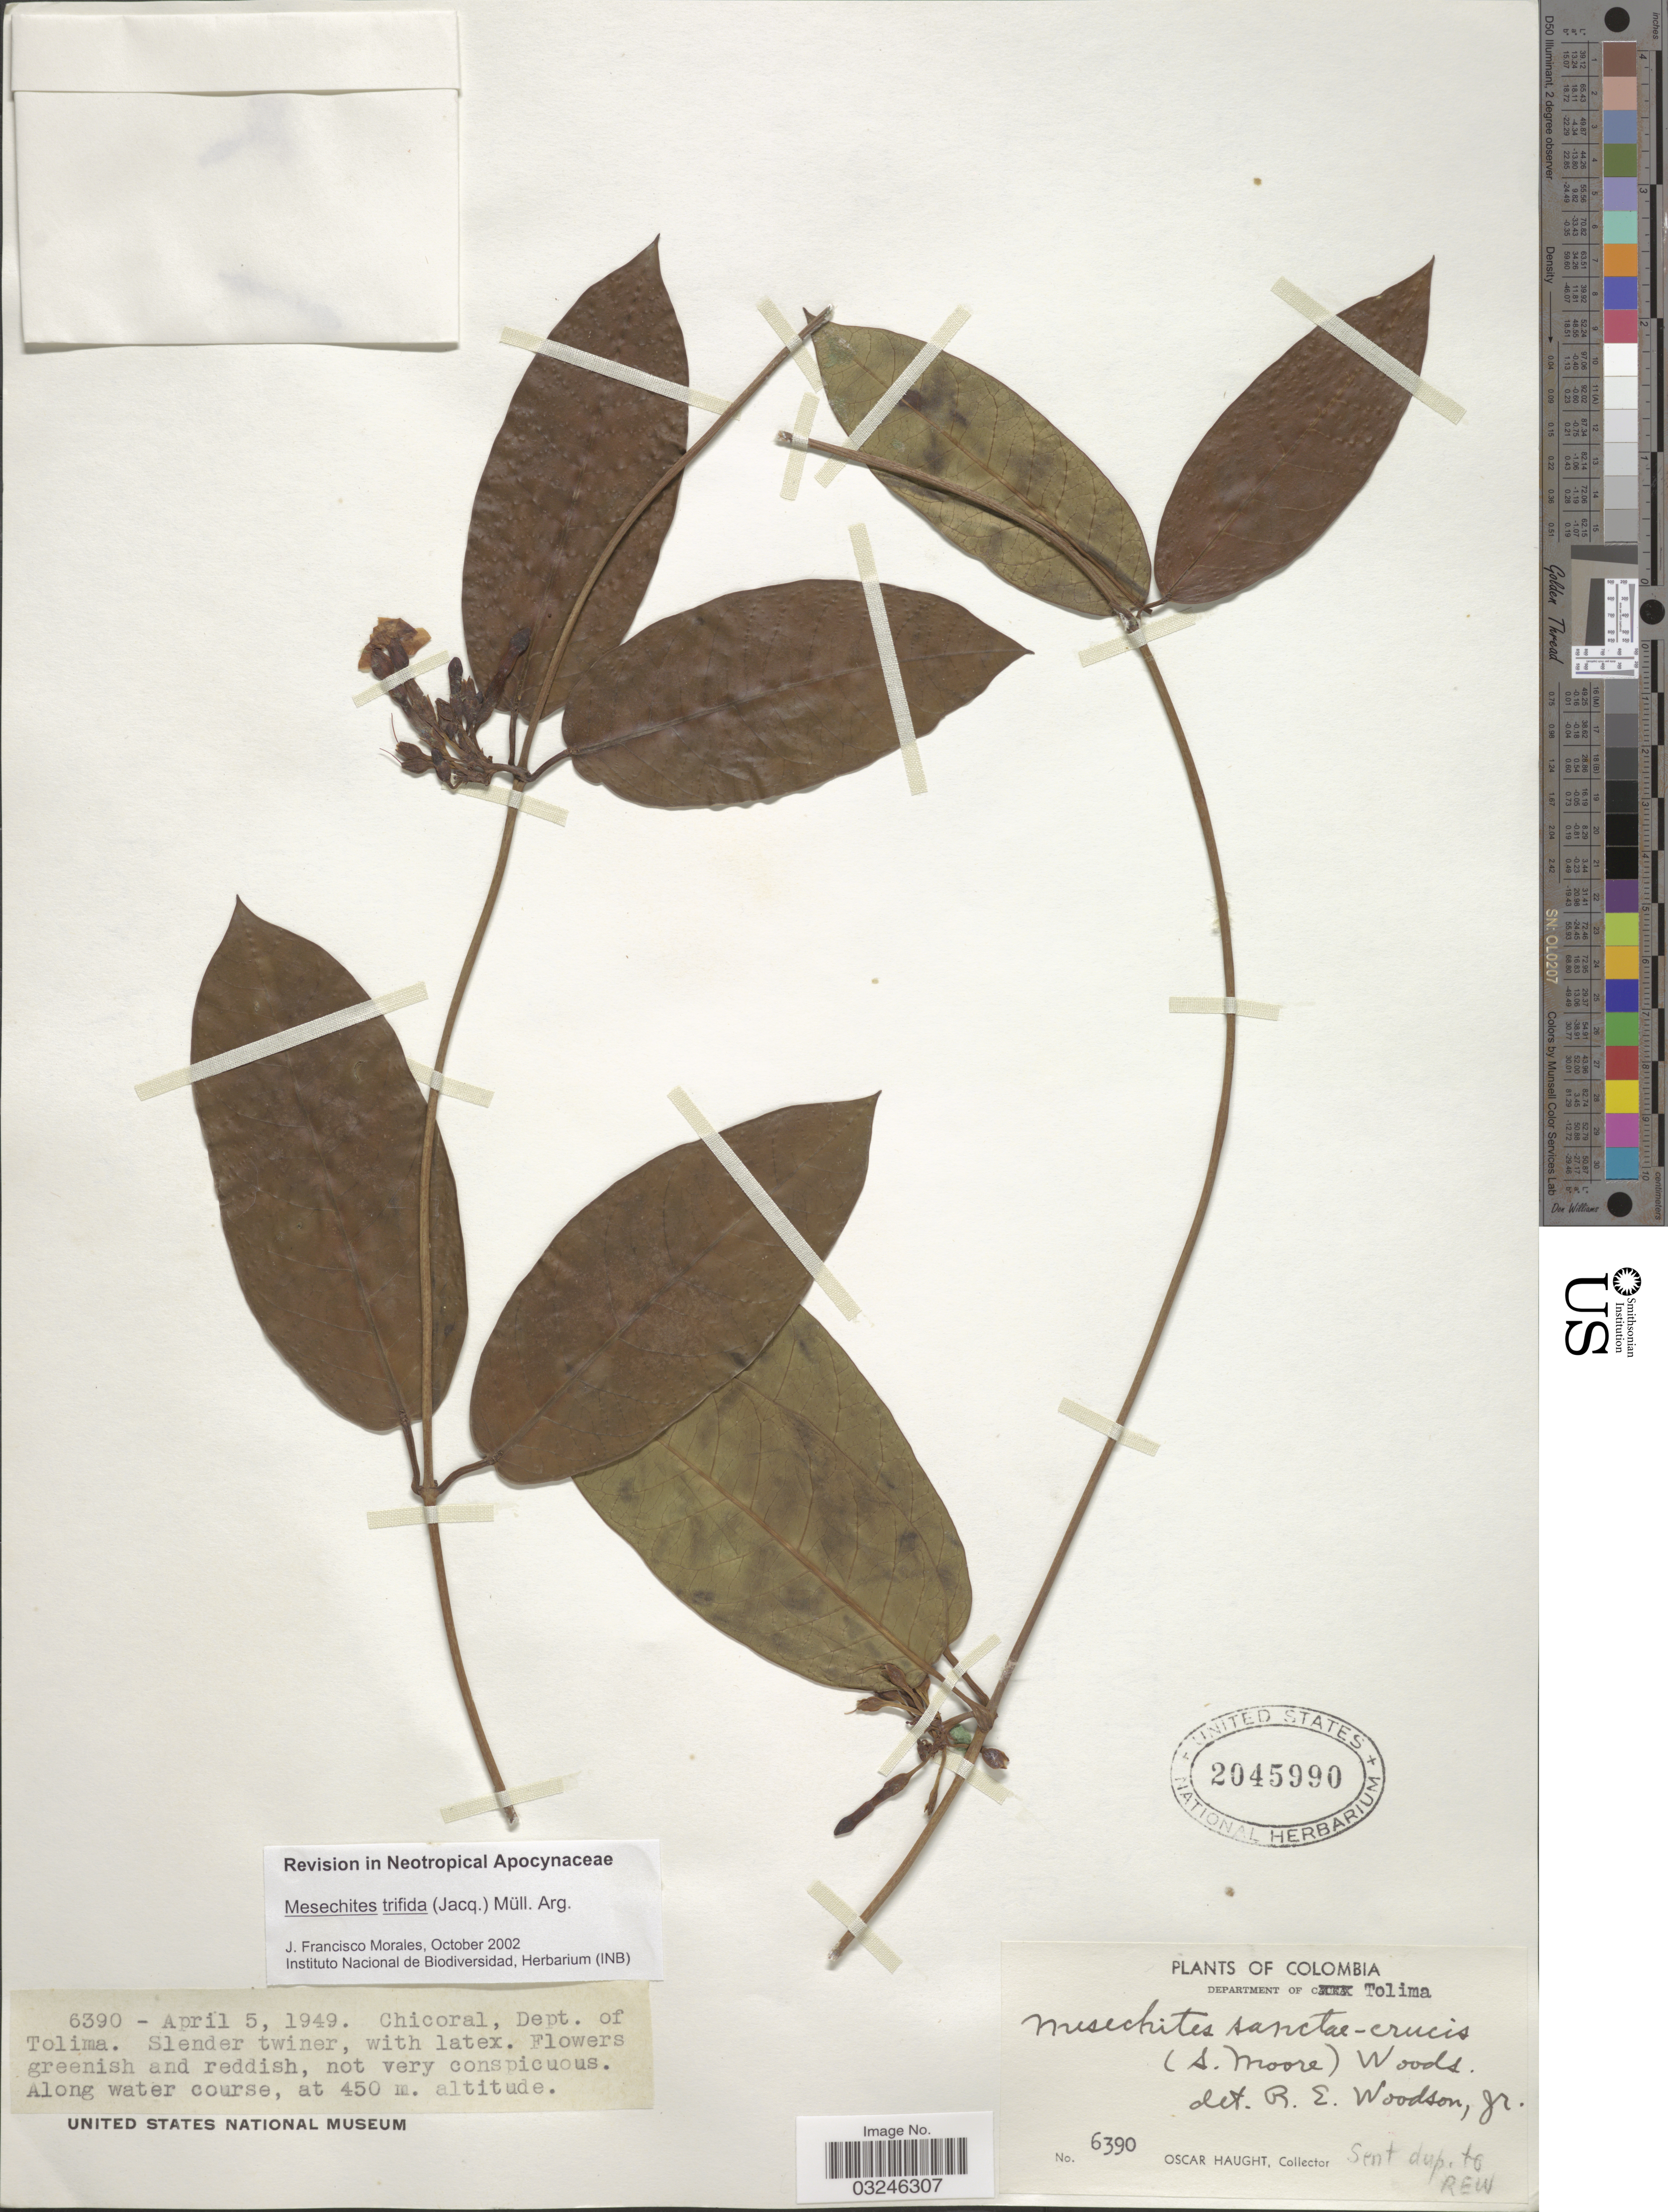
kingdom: Plantae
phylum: Tracheophyta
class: Magnoliopsida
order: Gentianales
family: Apocynaceae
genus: Mesechites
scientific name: Mesechites trifidus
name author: (Jacq.) Müll. Arg.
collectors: O. Haught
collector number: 6390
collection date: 1949-04-05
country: Colombia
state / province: Tolima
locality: Chicoral, Dept. of Tolima.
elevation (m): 450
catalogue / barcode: US 2045990